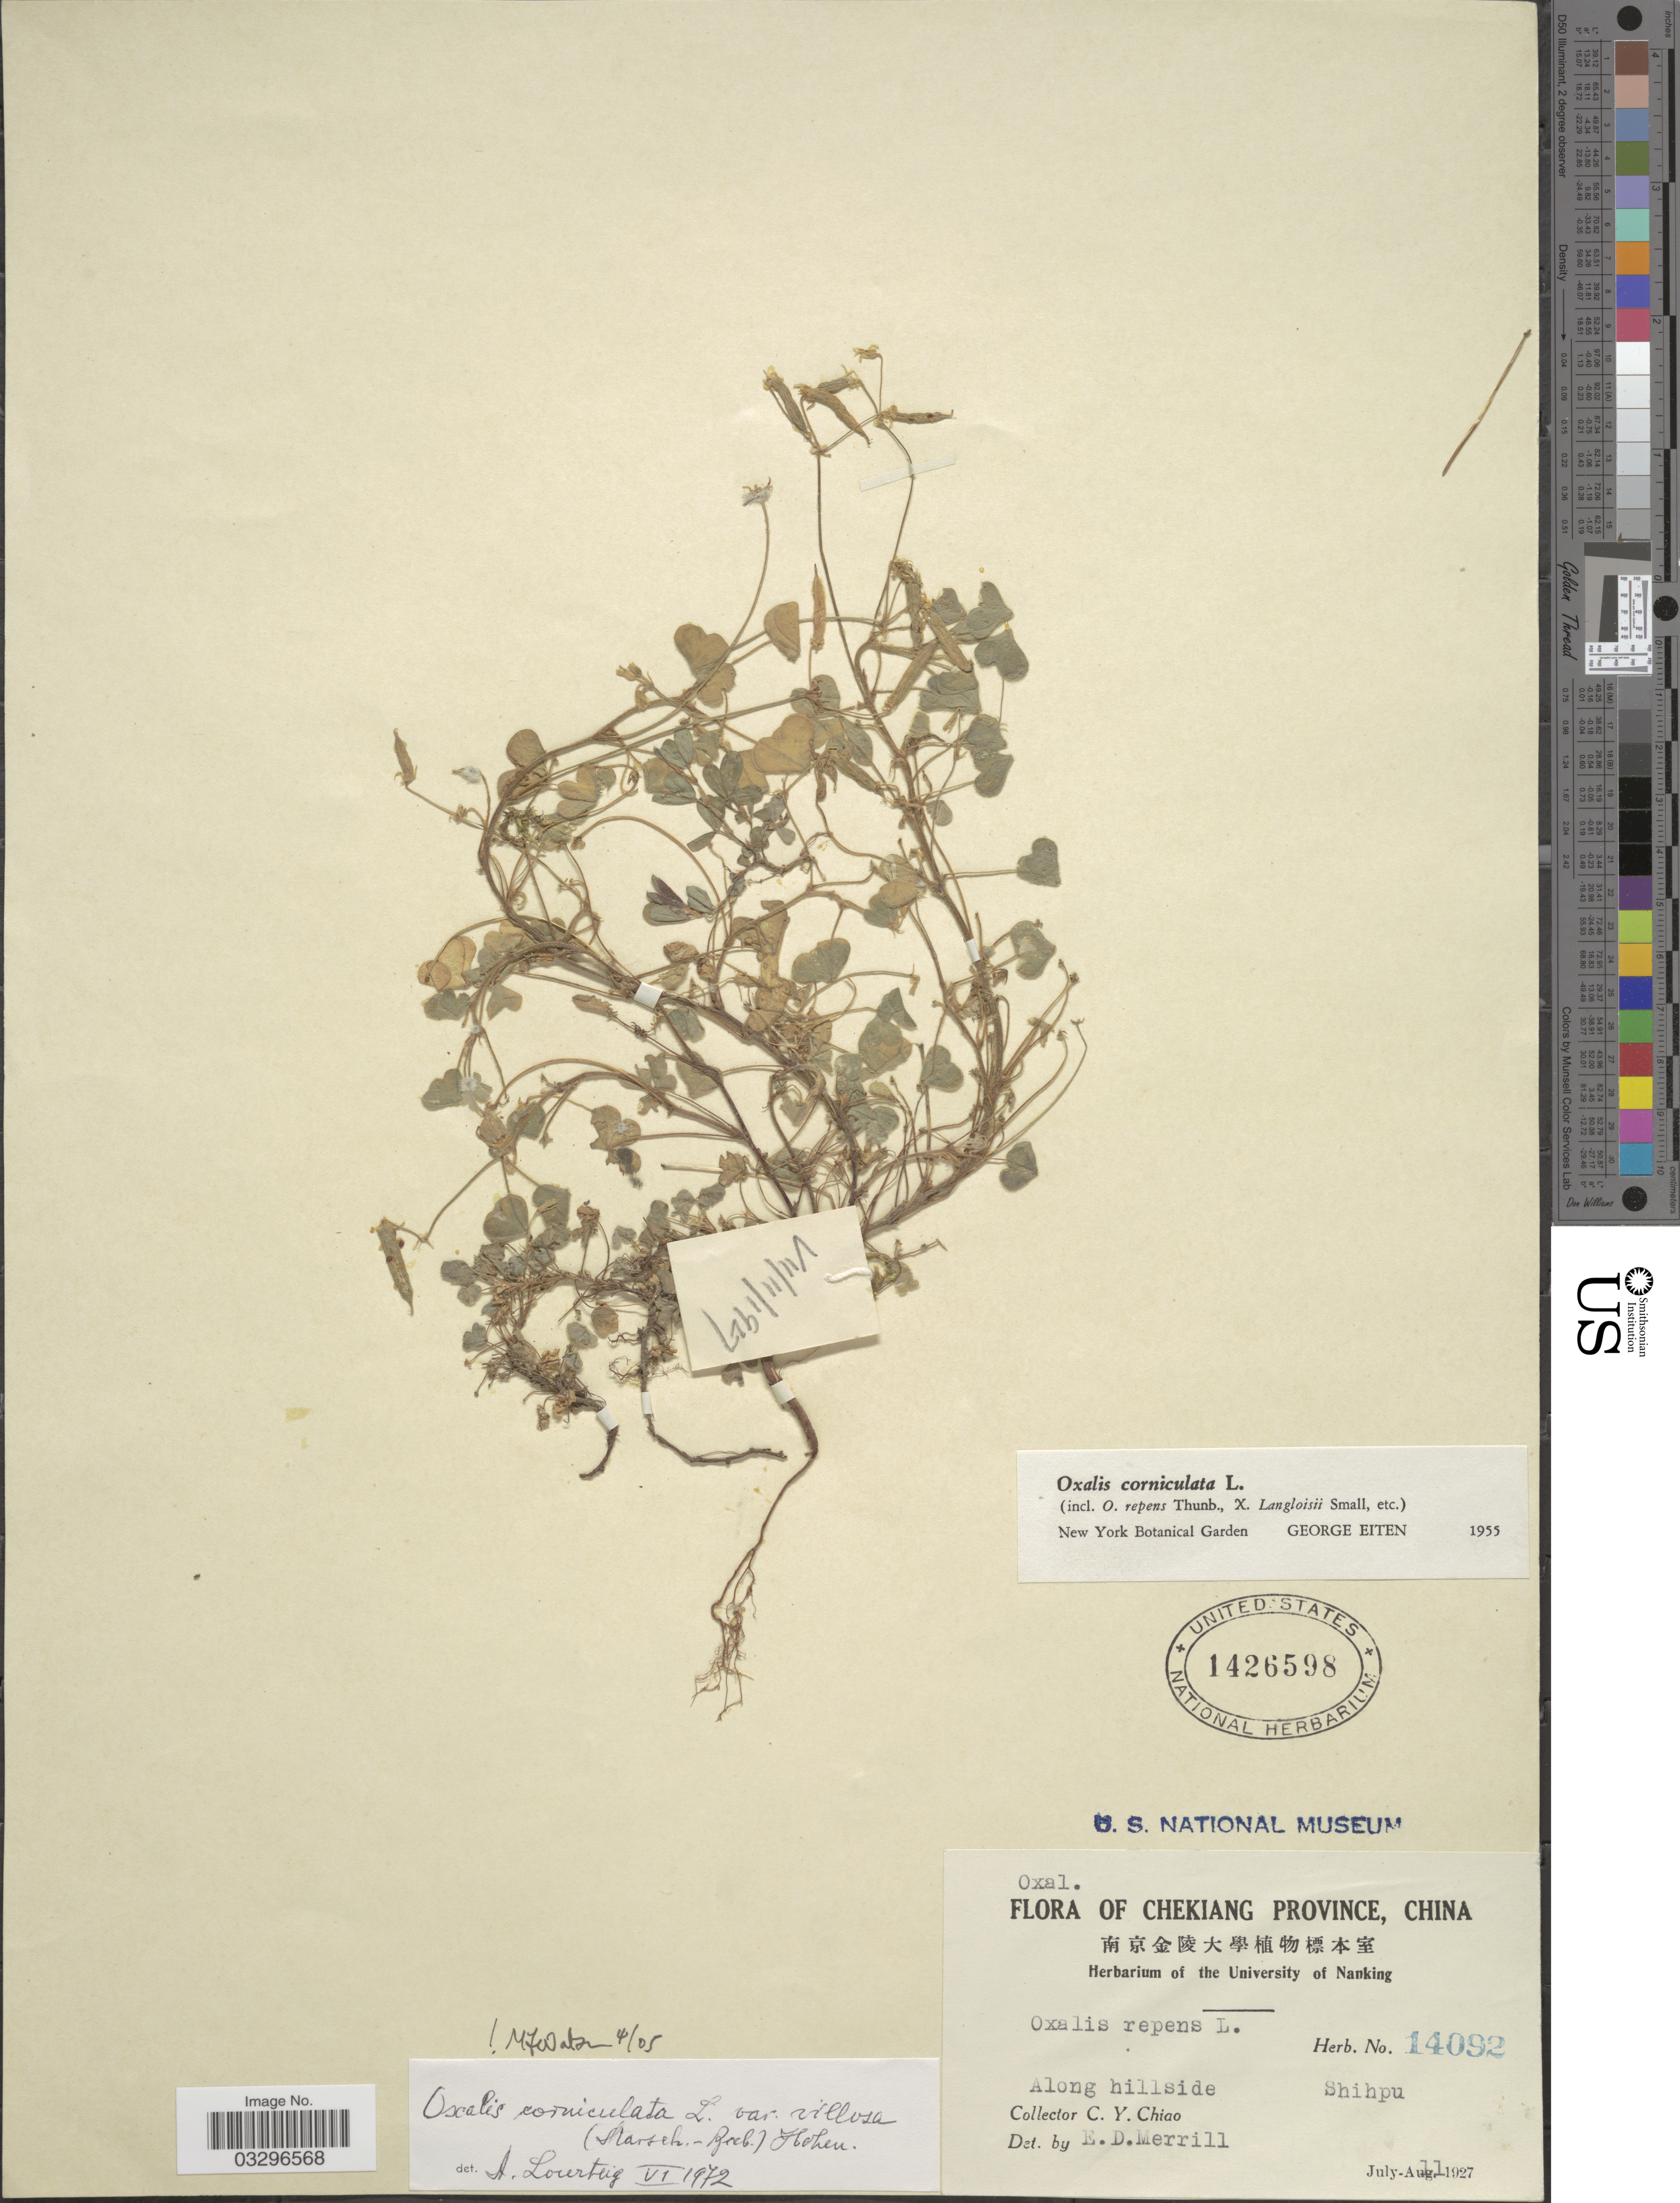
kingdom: Plantae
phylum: Tracheophyta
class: Magnoliopsida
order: Oxalidales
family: Oxalidaceae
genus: Oxalis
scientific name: Oxalis corniculata var. villosa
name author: (M. Bieb.) Hohen.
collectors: C. Y. Chiao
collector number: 14092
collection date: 1927-07-11/1927-08-11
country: China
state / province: Zhejiang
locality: Chekiang Province. Shihpu.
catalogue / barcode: US 1426598